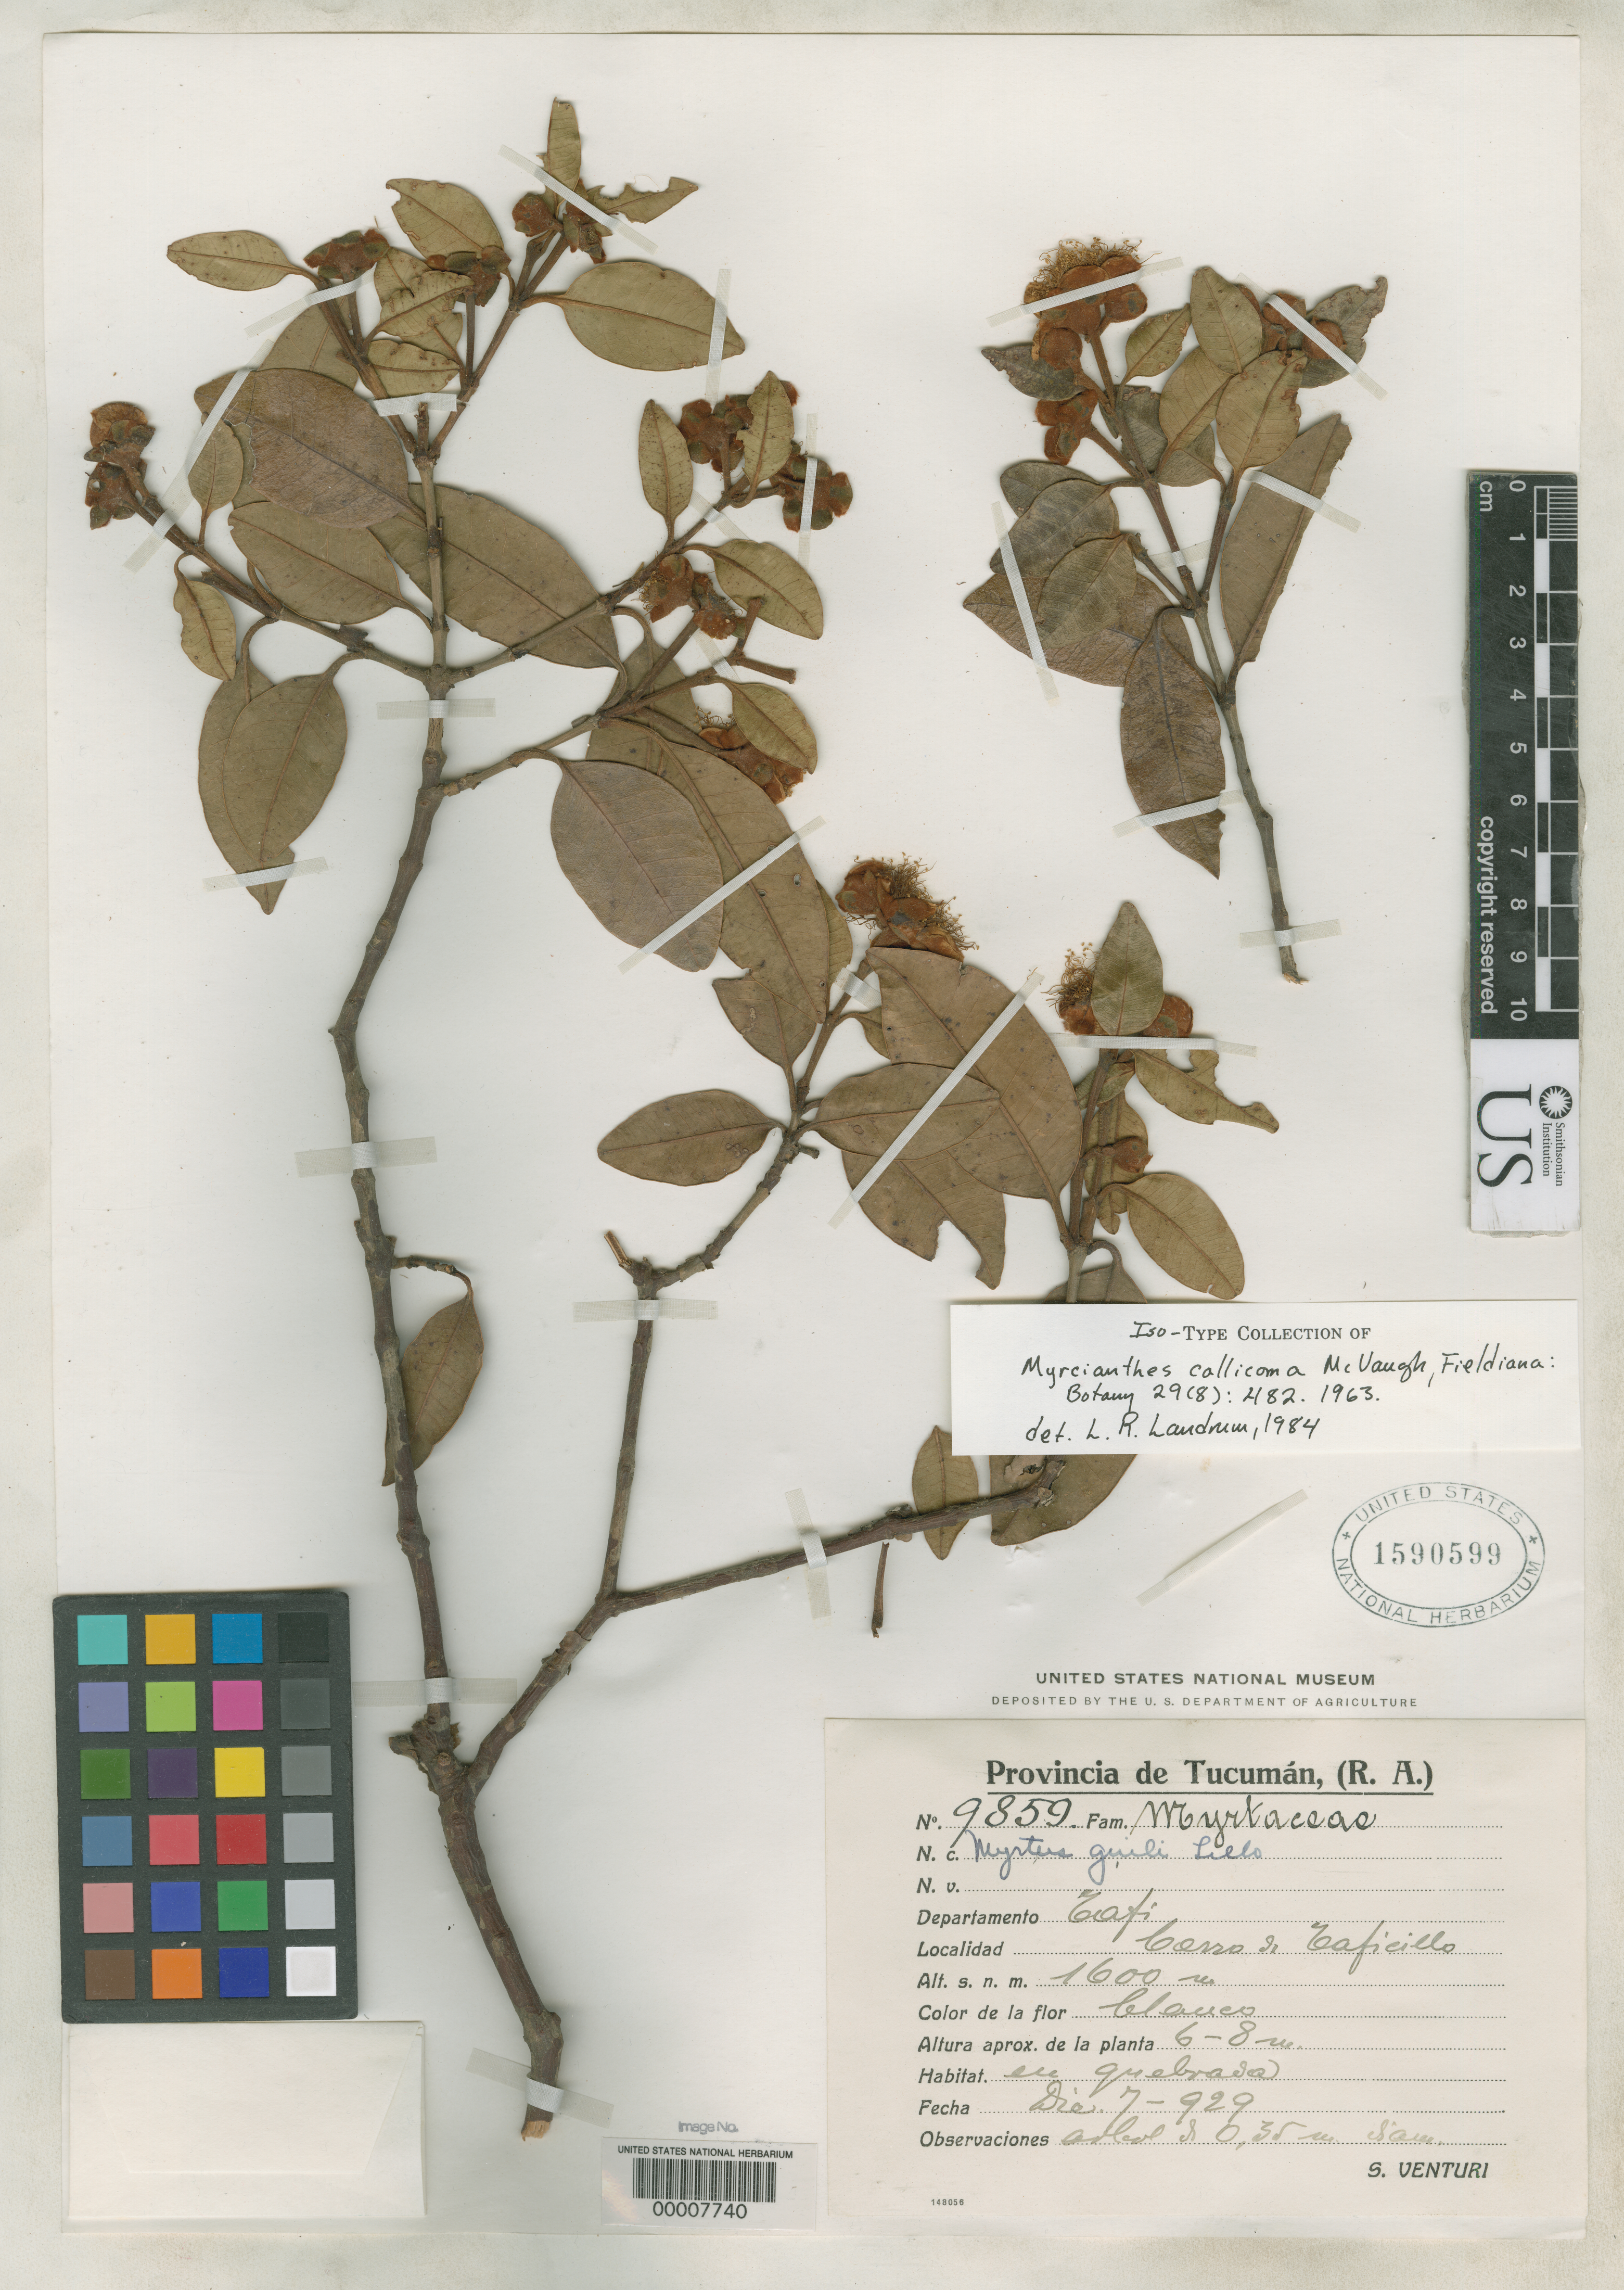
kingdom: Plantae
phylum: Tracheophyta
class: Magnoliopsida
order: Myrtales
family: Myrtaceae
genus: Myrcianthes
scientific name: Myrcianthes callicoma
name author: McVaugh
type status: Isotype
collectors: S. Venturi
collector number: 9859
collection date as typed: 07 Dec 1929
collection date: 1929-12-07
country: Argentina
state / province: Tucumán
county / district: Tafí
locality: Cerro de Taficillo.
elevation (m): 1600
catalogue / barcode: US 1590599